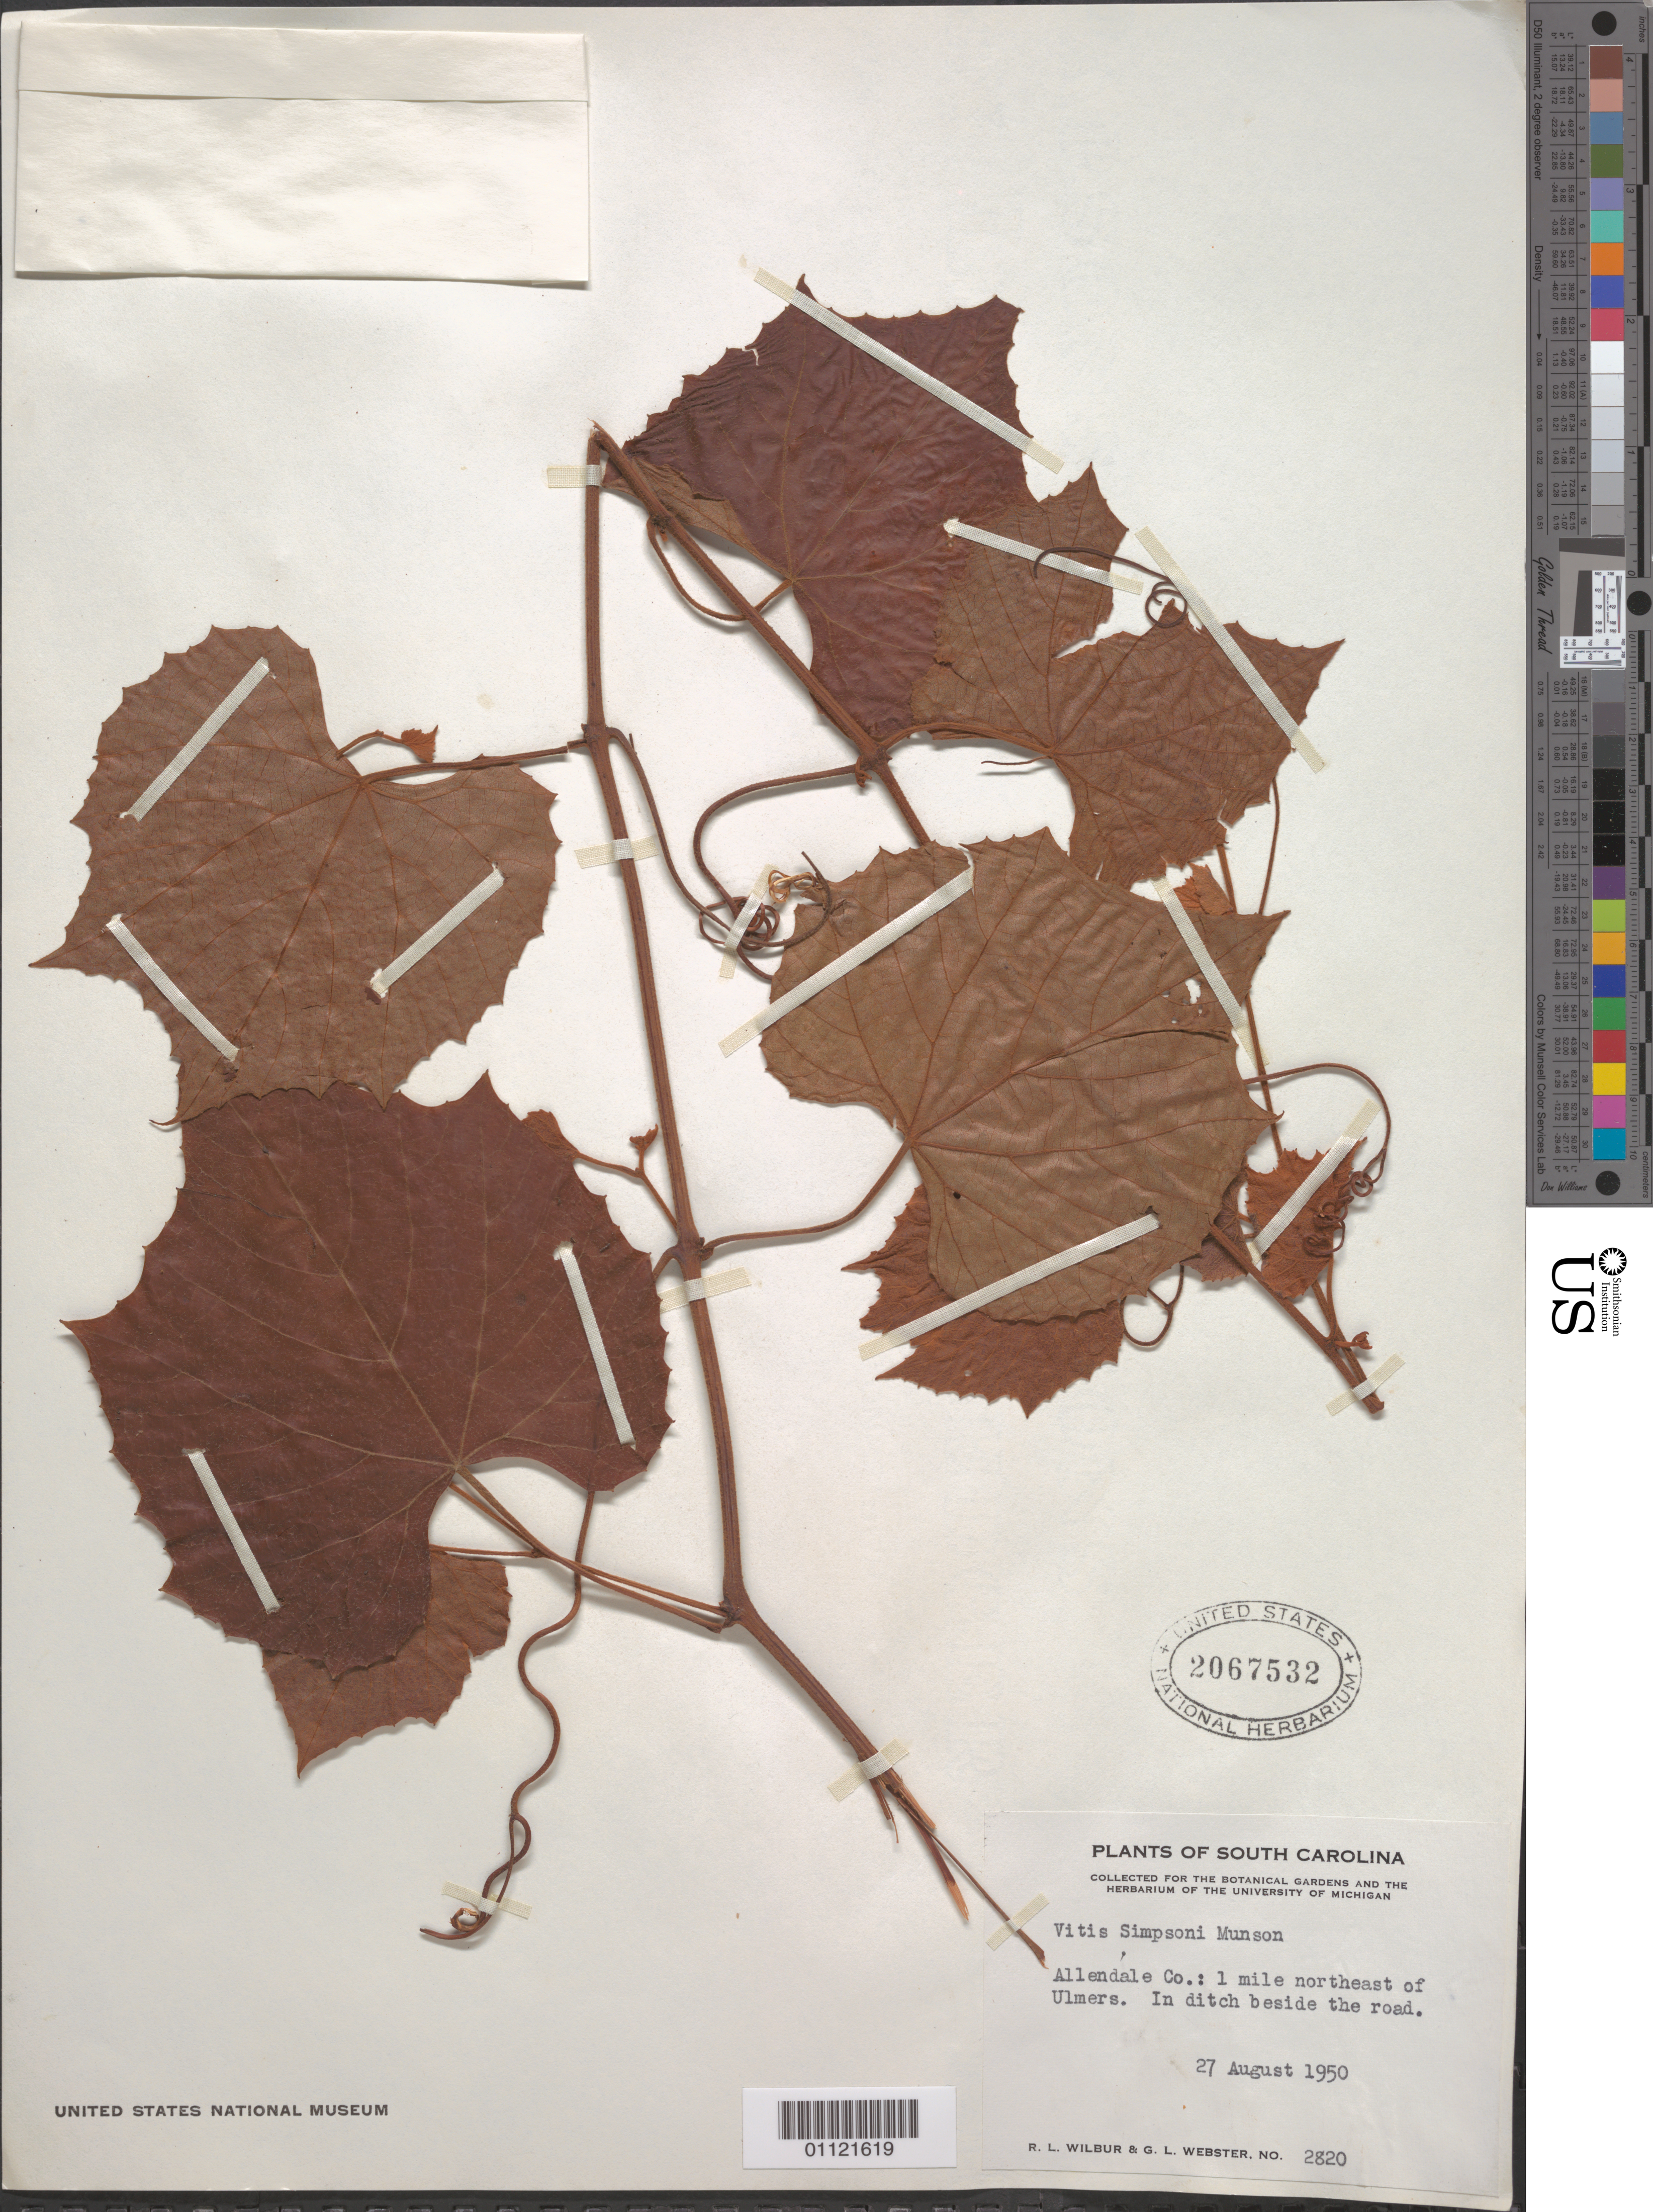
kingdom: Plantae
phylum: Tracheophyta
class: Magnoliopsida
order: Vitales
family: Vitaceae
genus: Vitis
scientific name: Vitis simpsonii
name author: Munson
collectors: R. L. Wilbur & G. L. Webster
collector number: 2820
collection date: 1950-08-27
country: United States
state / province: South Carolina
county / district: Allendale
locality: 1 mile northeast of Ulmers.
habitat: In ditch beside the road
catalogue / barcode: US 2067532